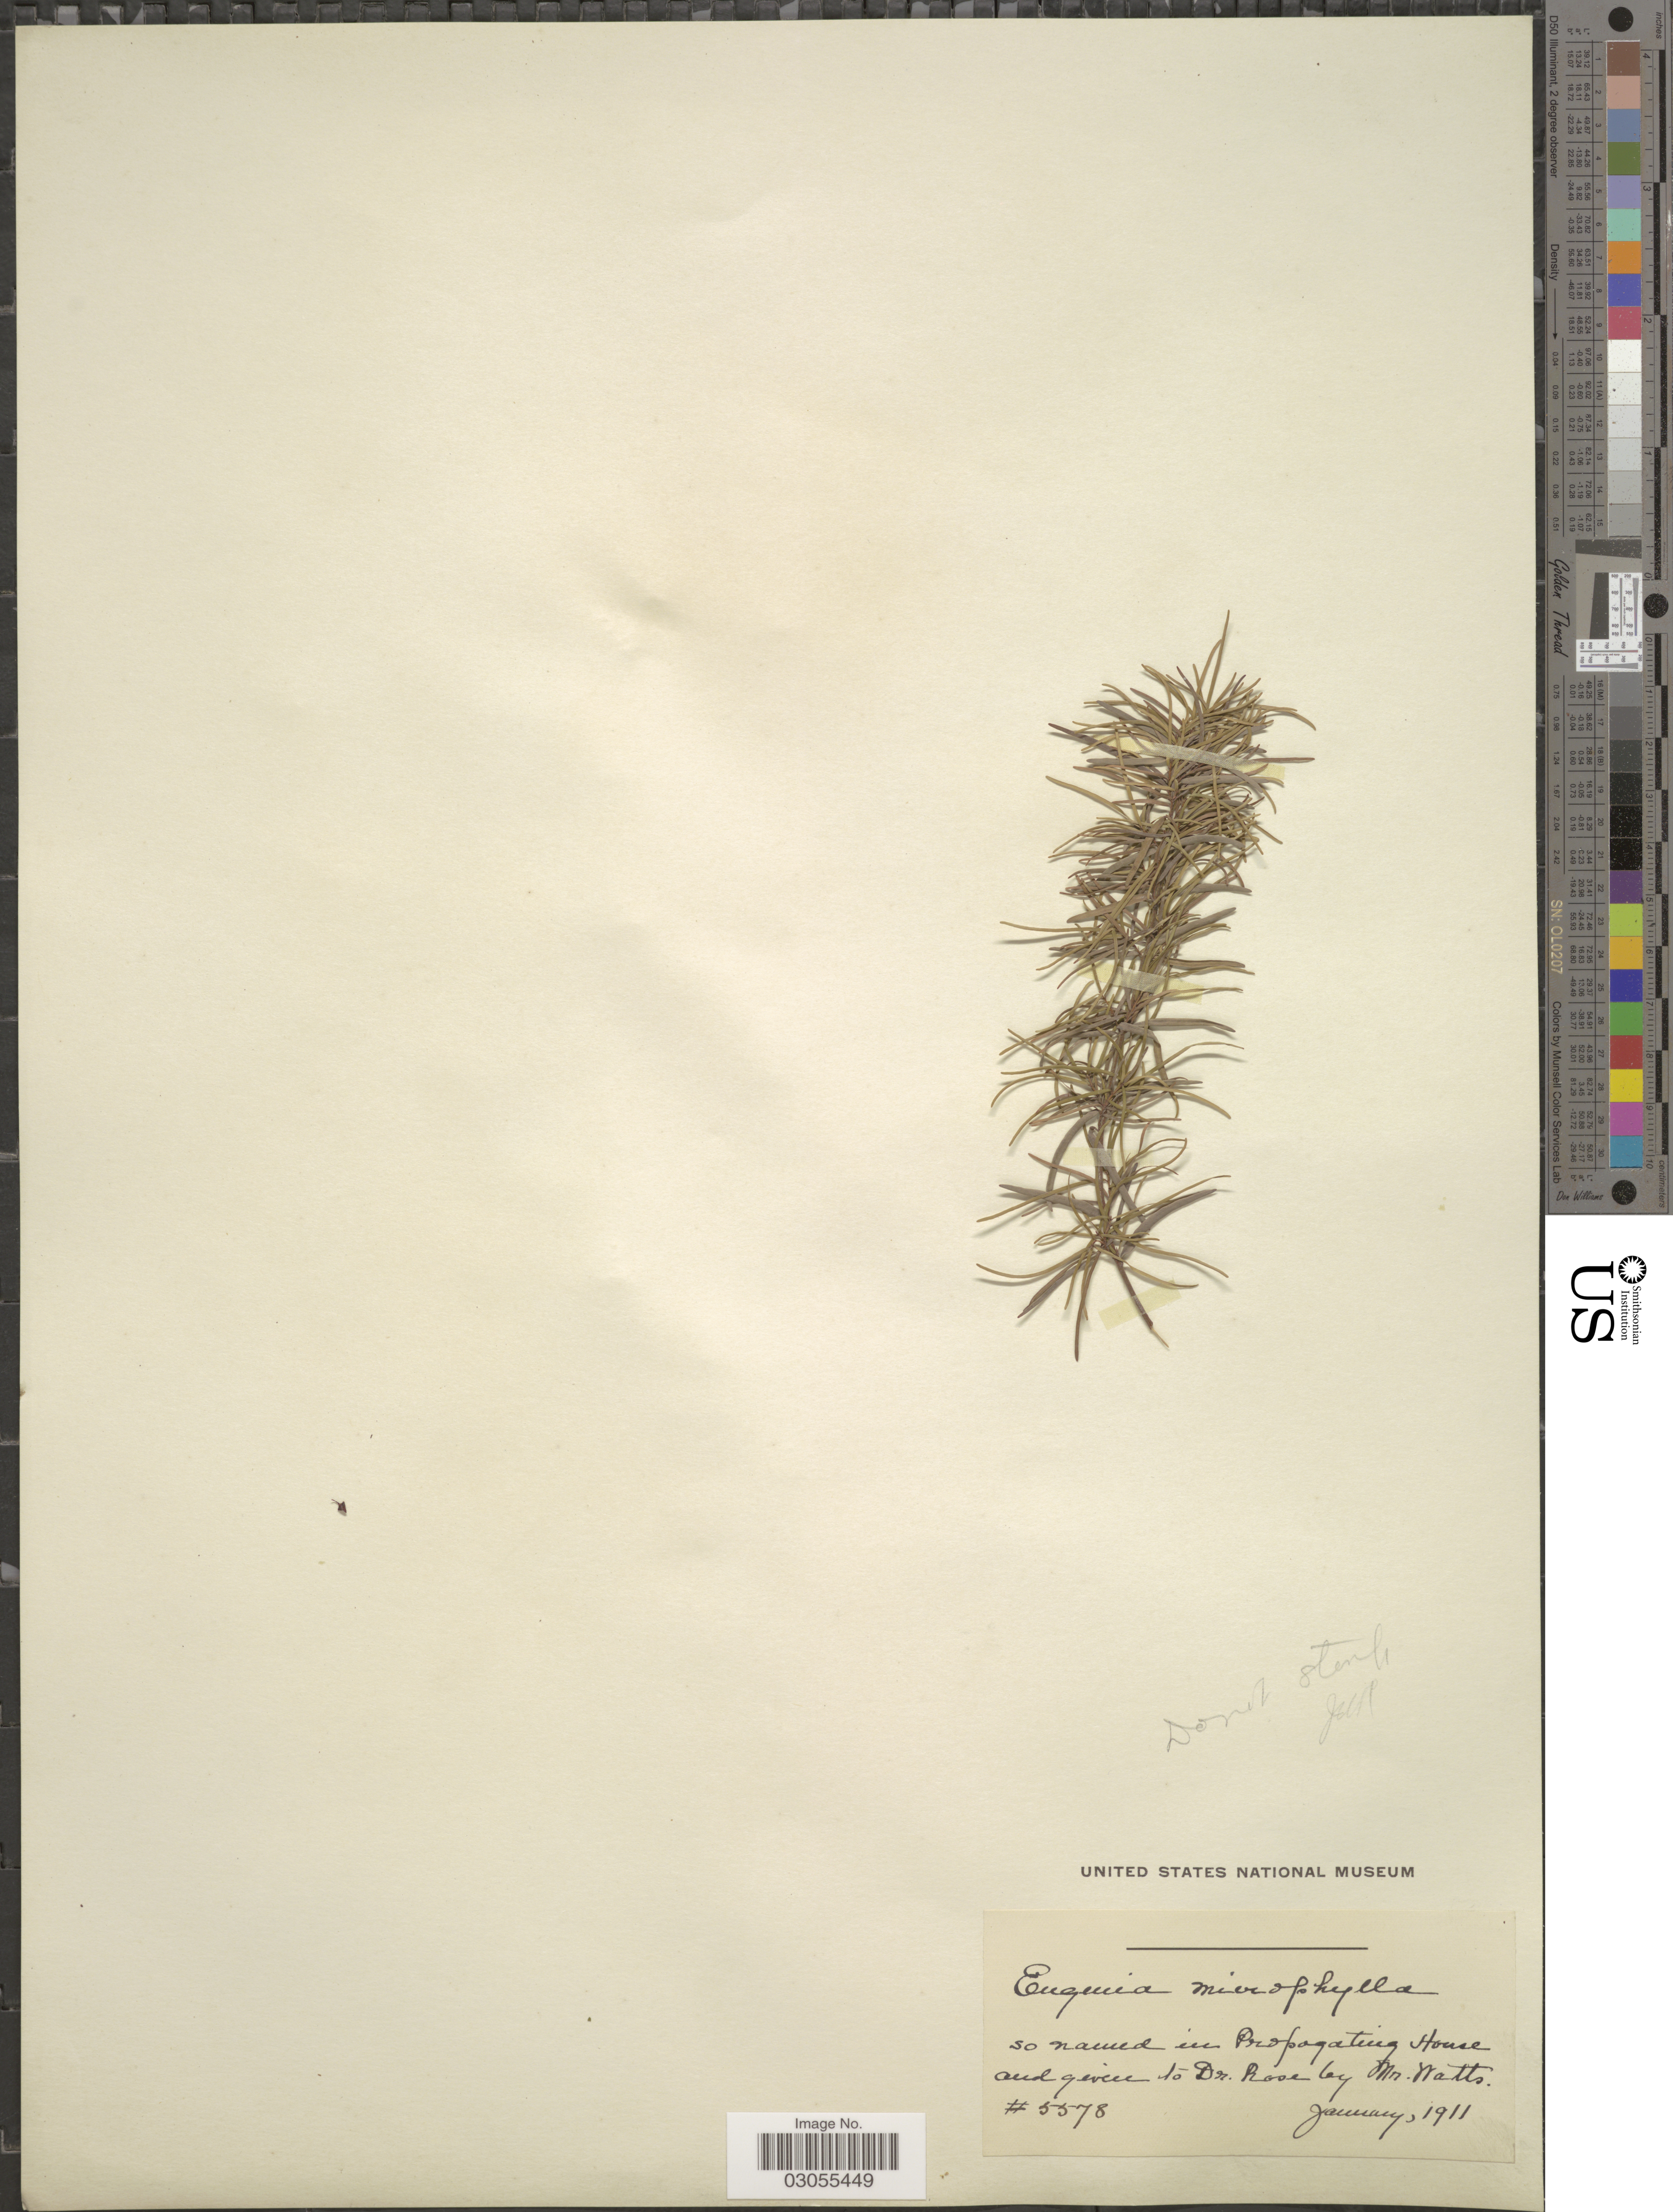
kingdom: Plantae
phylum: Tracheophyta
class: Magnoliopsida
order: Myrtales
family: Myrtaceae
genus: Eugenia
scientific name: Eugenia sp.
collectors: Watts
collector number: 5578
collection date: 1911-01